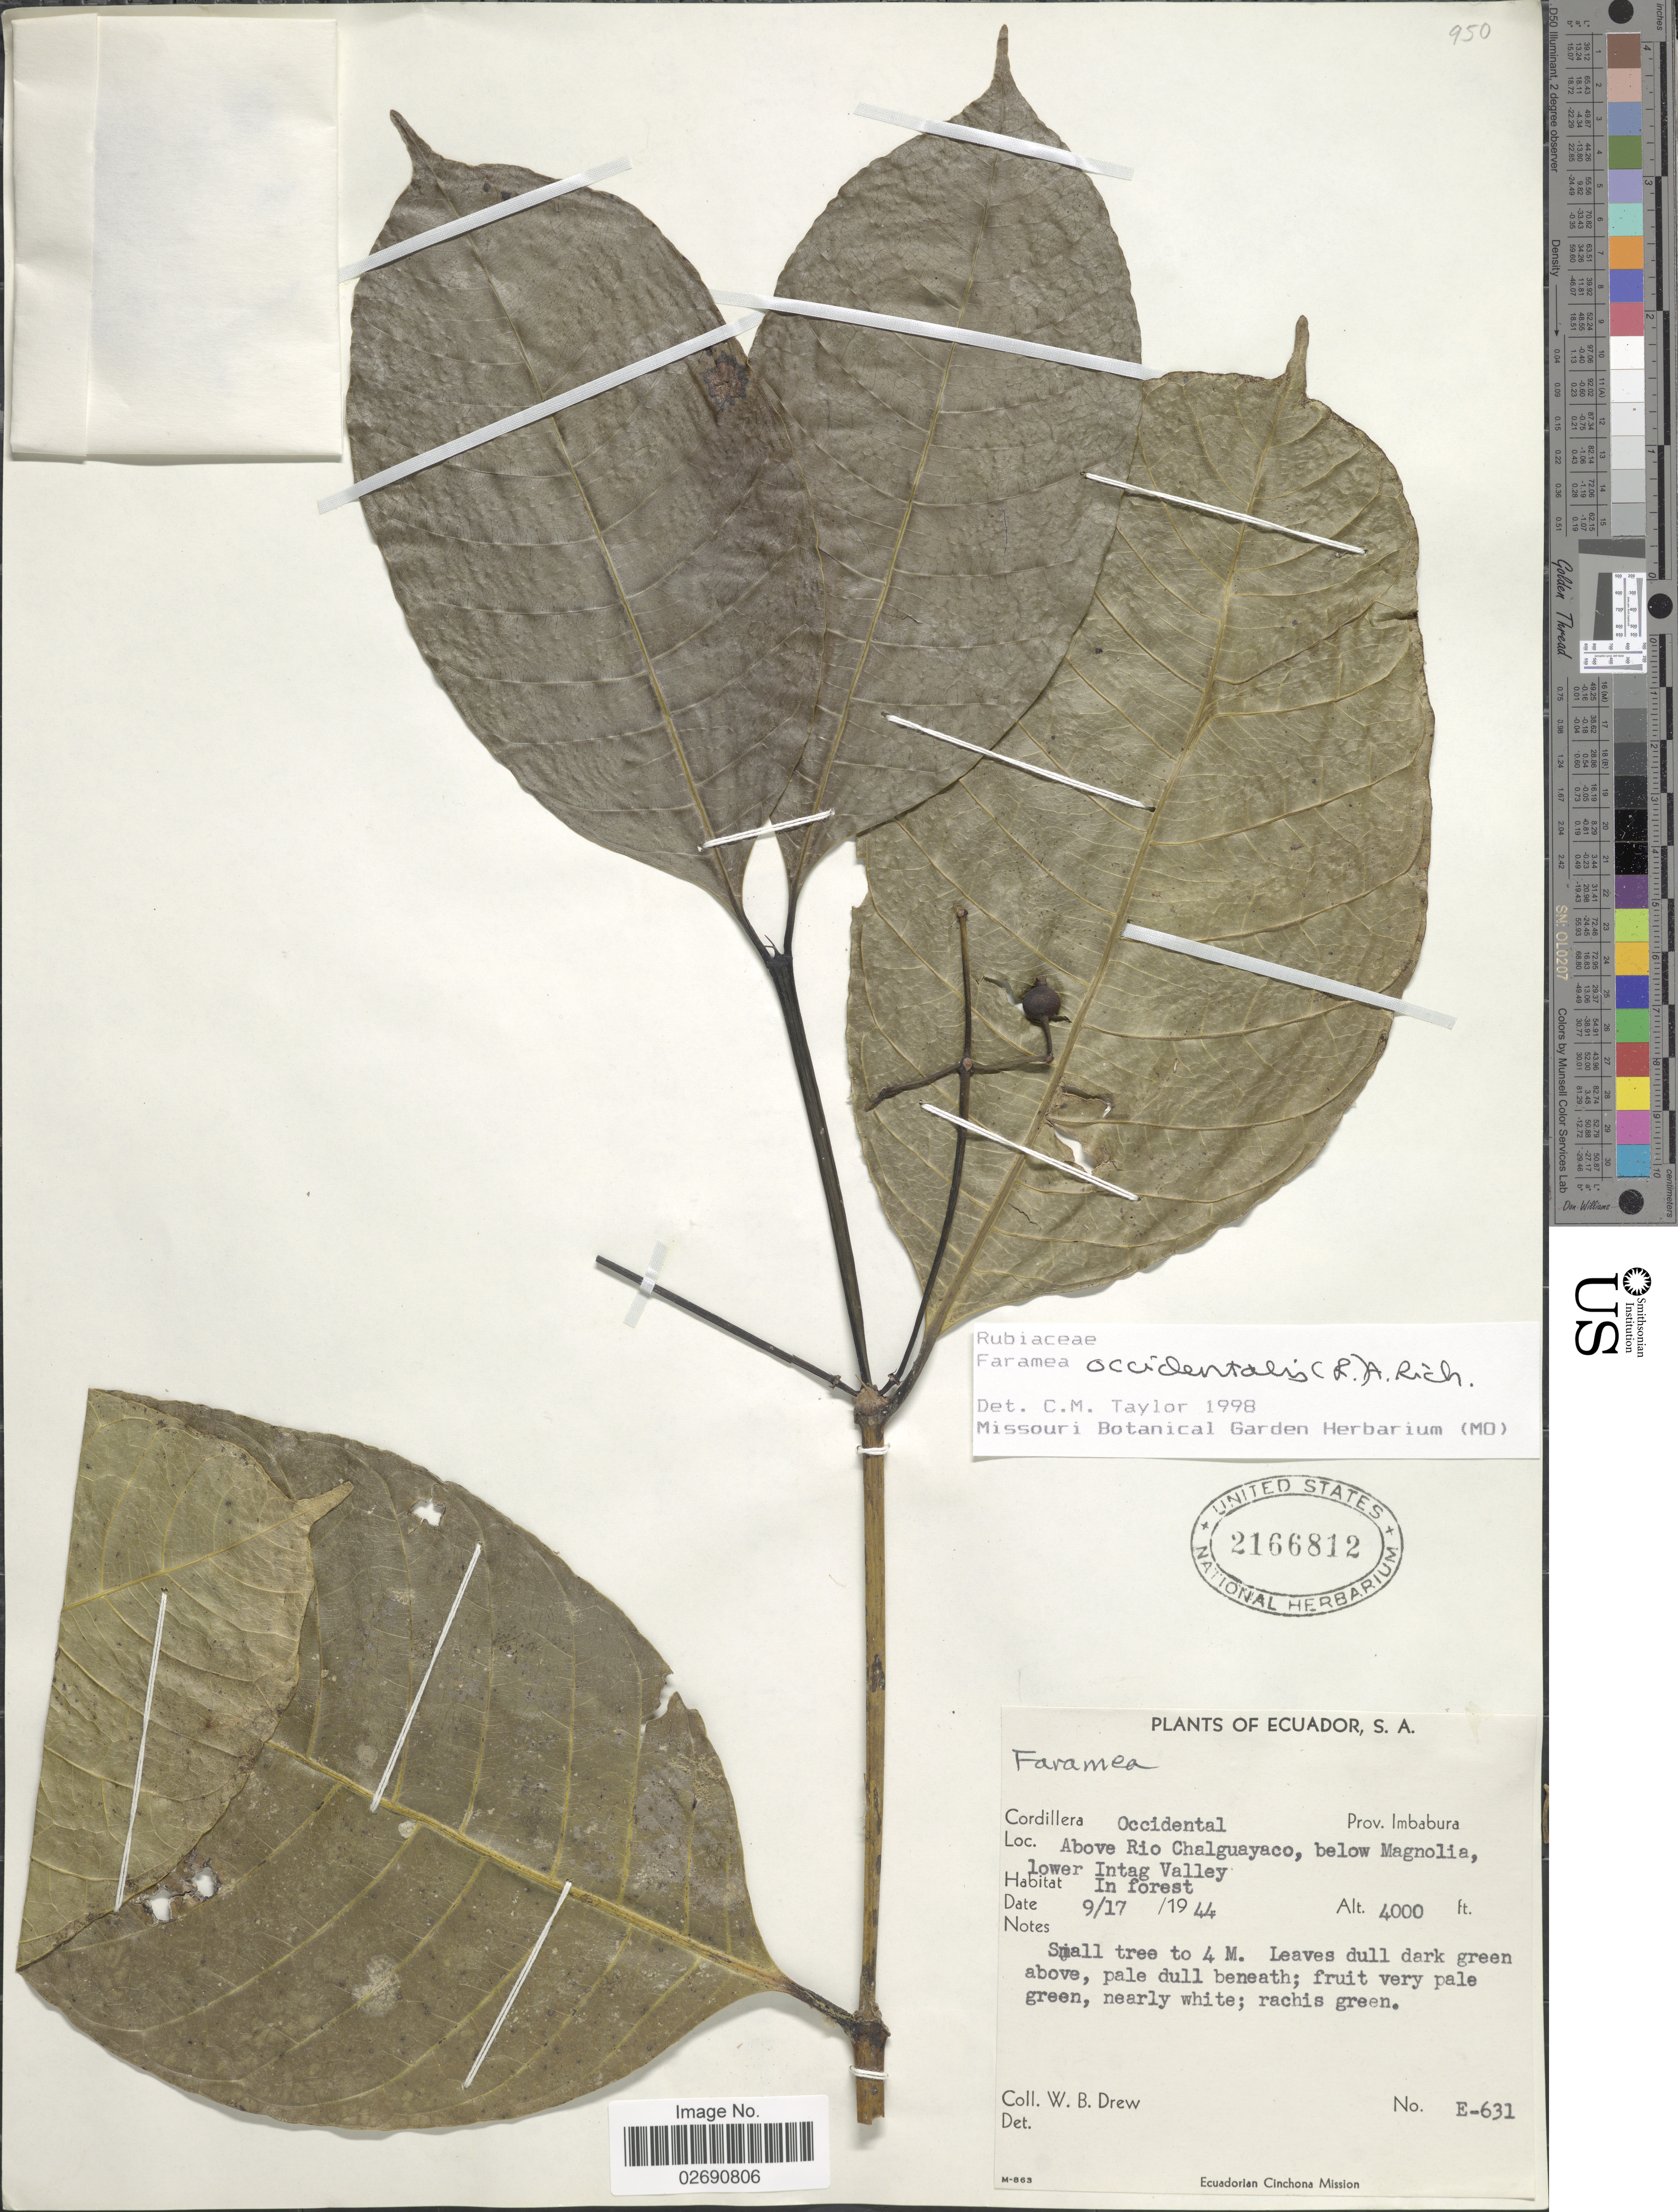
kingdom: Plantae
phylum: Tracheophyta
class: Magnoliopsida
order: Gentianales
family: Rubiaceae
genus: Faramea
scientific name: Faramea occidentalis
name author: (L.) A. Rich.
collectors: W. B. Drew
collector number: E-631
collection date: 1944-09-17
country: Ecuador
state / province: Imbabura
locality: Cordillera Occidental, Above Rio Chalguayaco, below Magnolia, lower Intag Valley, In forest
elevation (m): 1219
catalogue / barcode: US 2166812